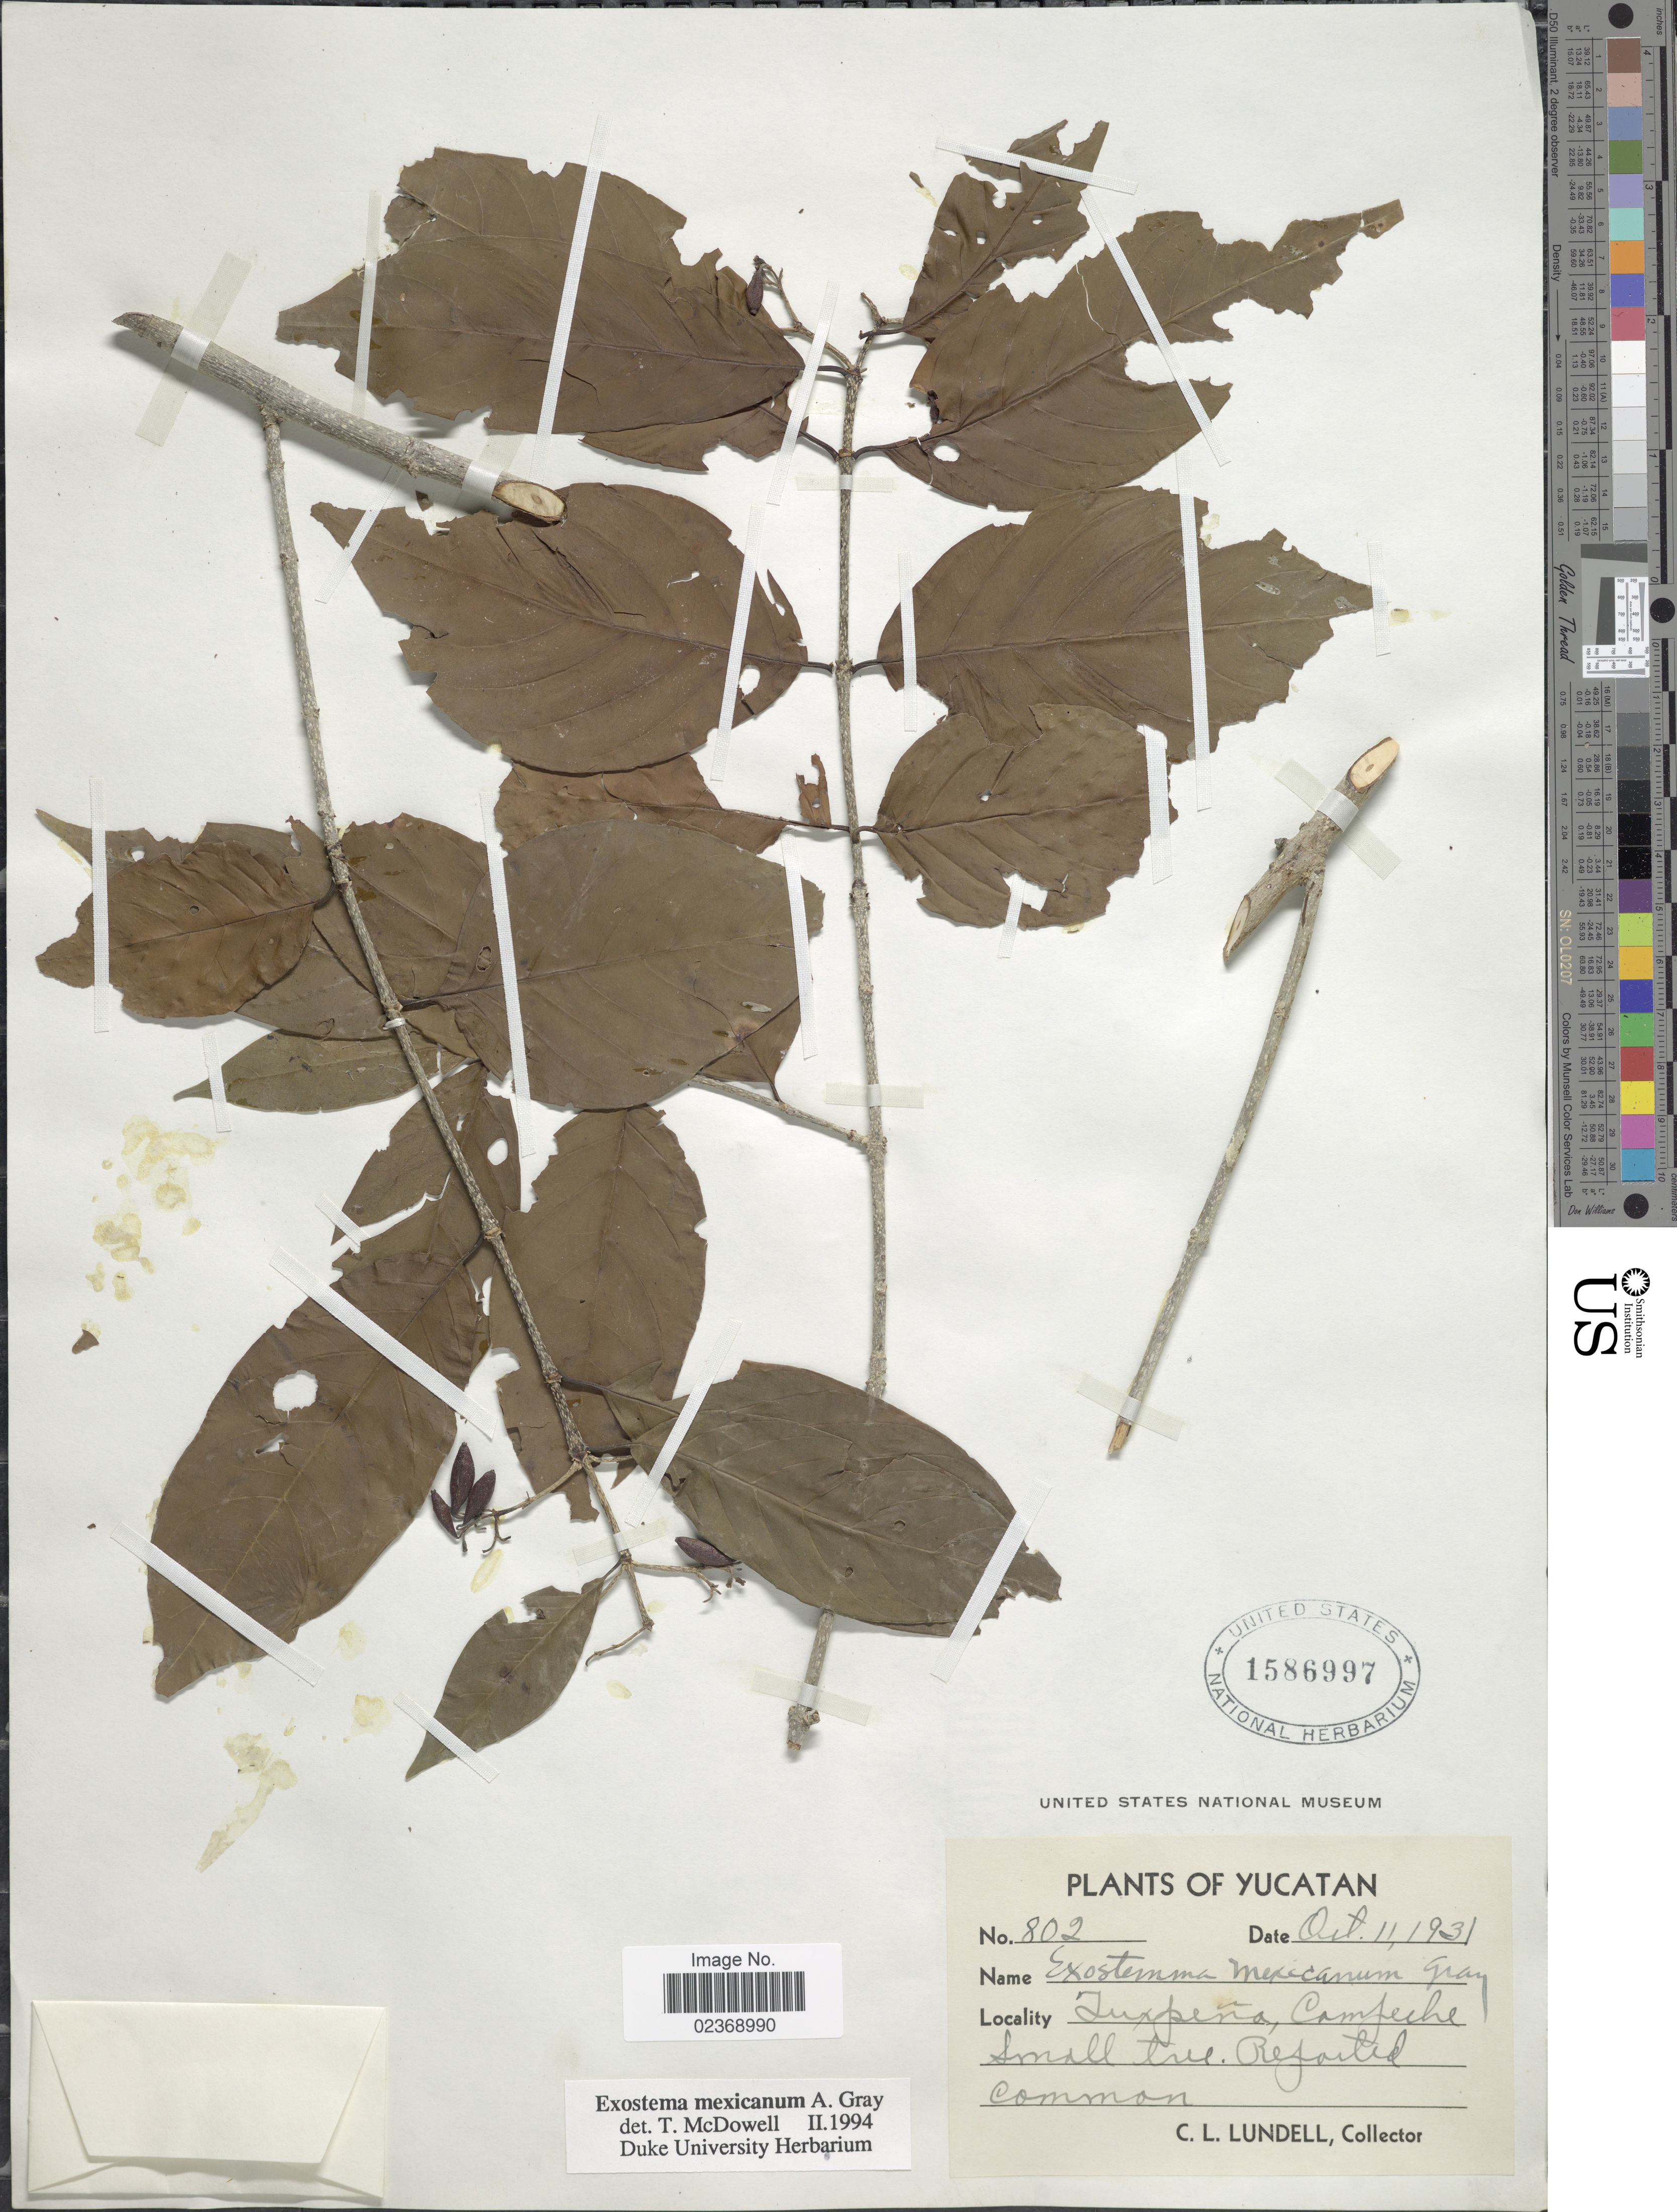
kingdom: Plantae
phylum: Tracheophyta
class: Magnoliopsida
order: Gentianales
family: Rubiaceae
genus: Exostema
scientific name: Exostema mexicanum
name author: A. Gray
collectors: C. L. Lundell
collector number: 802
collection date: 1931-10-11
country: Mexico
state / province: Yucatán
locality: Tuxpeña, Camfeche, Small tree,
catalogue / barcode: US 1586997